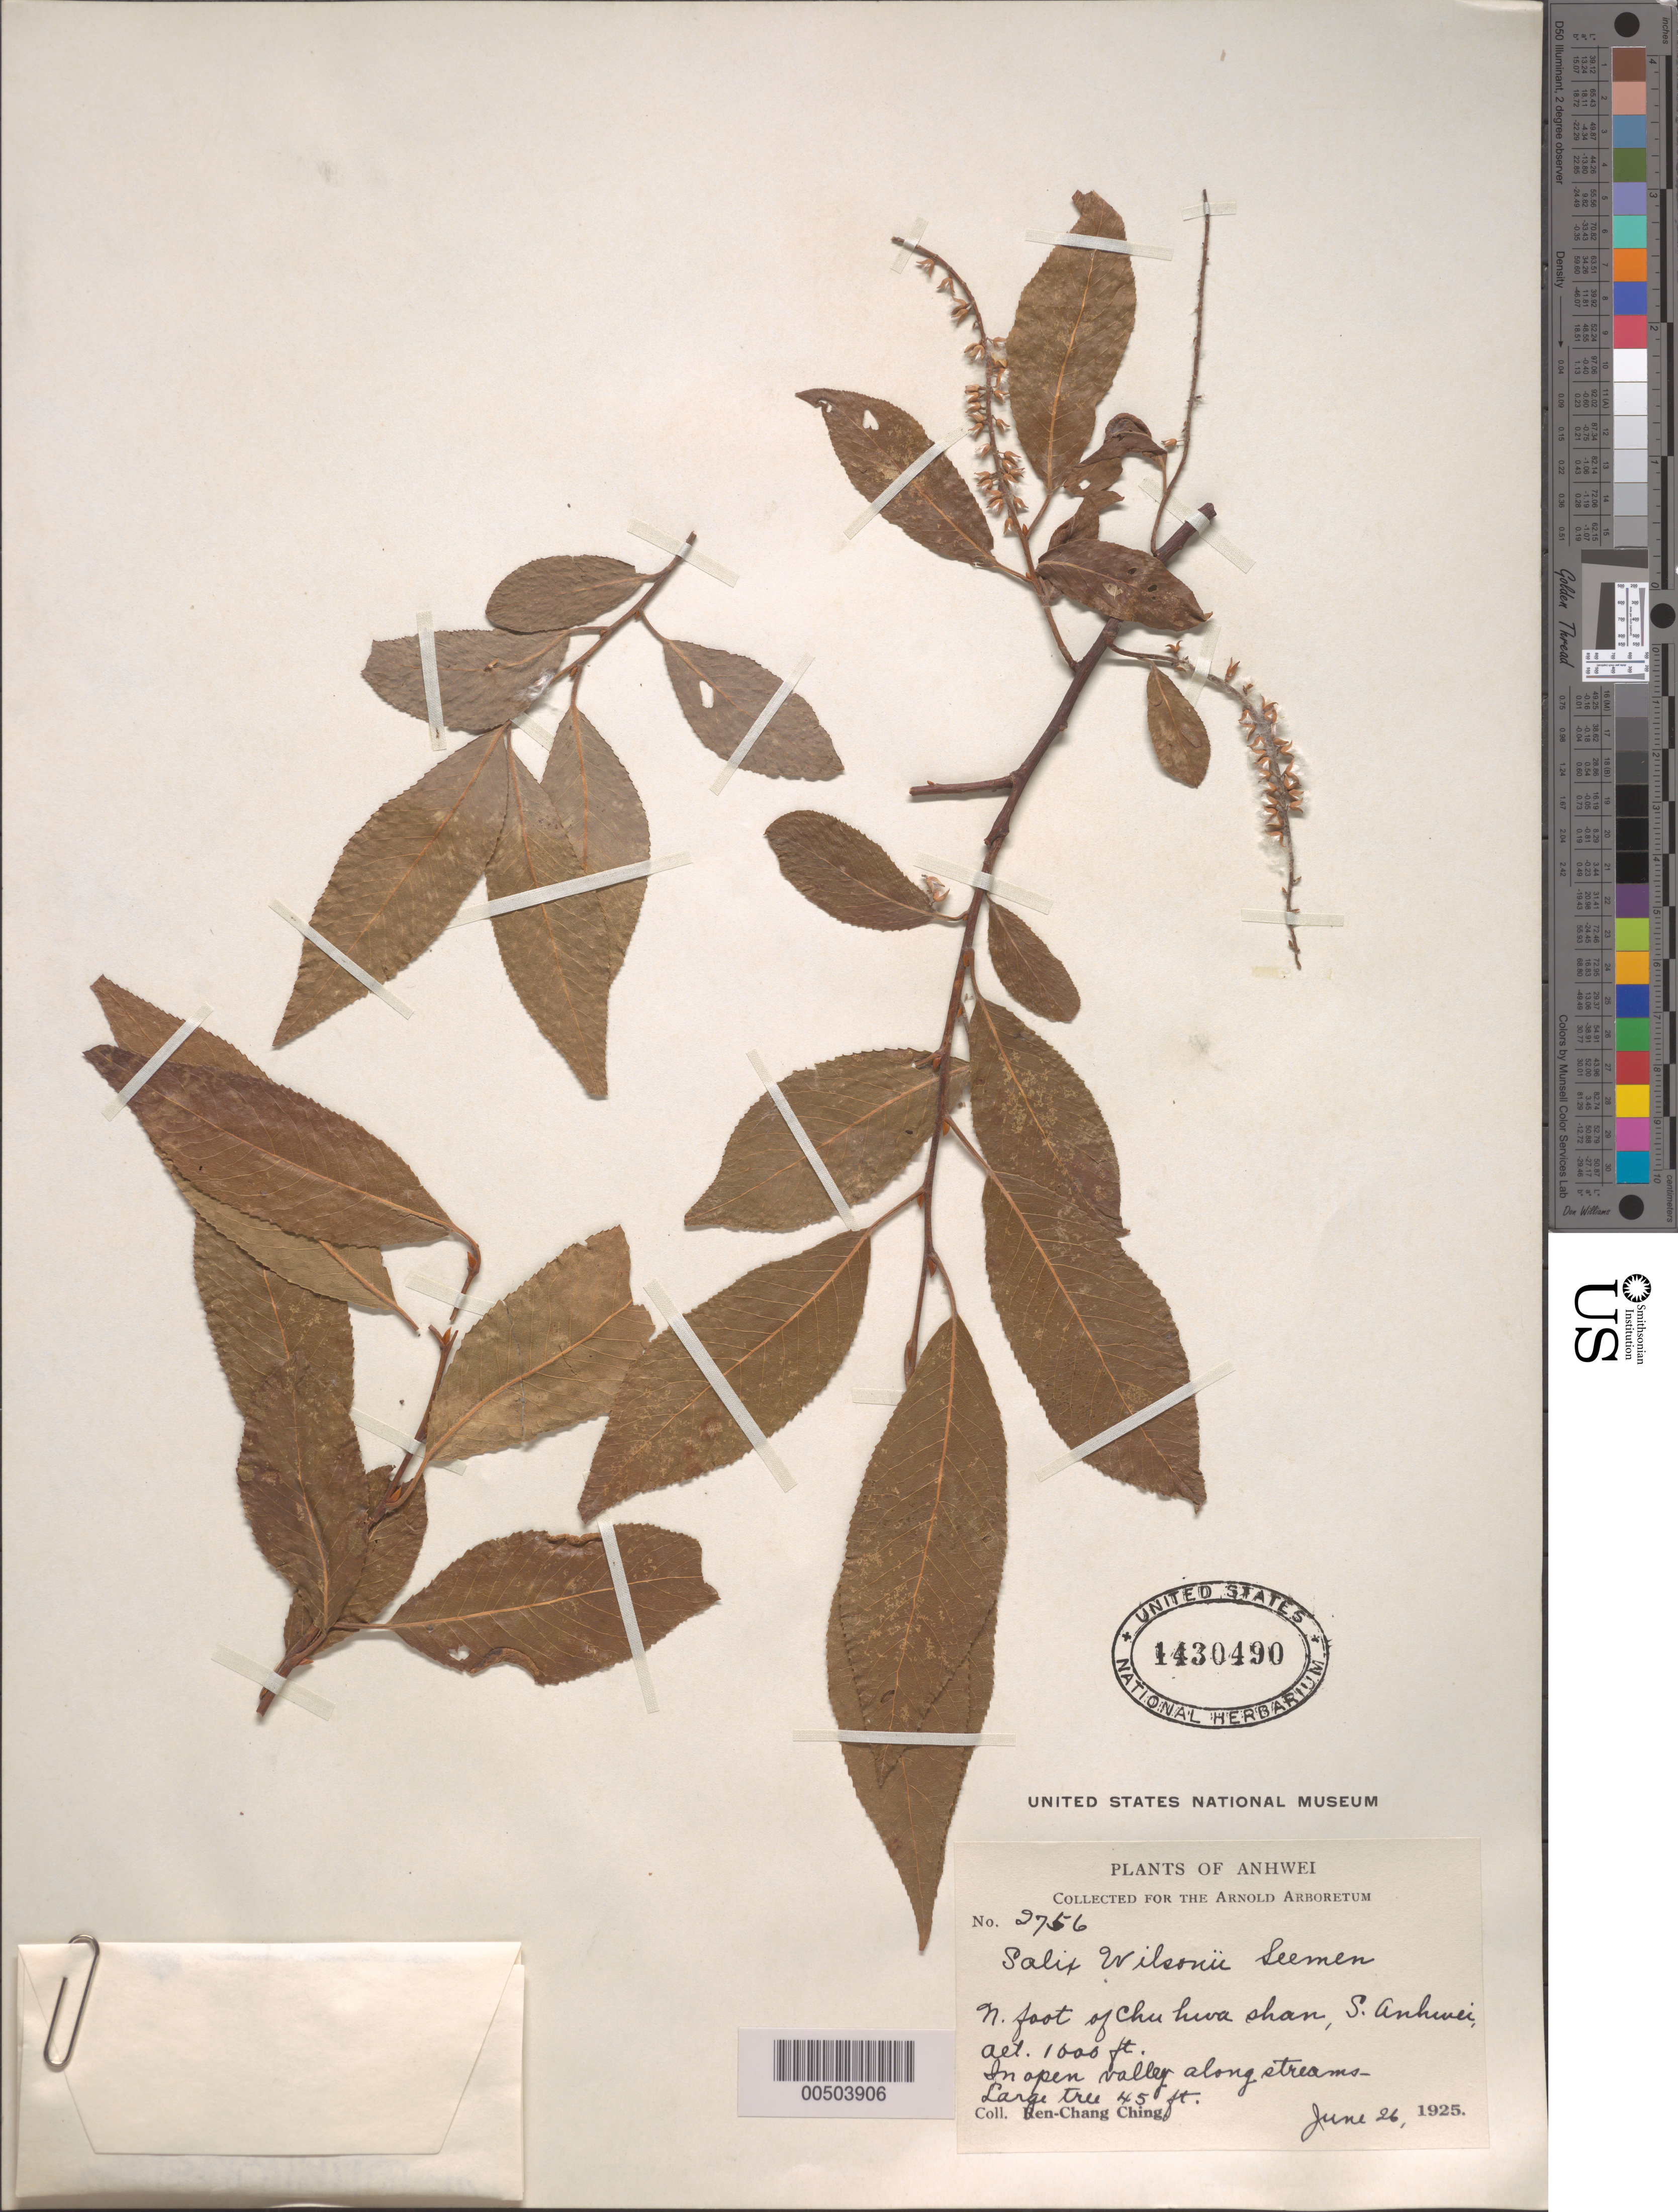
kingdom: Plantae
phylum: Tracheophyta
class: Magnoliopsida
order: Malpighiales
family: Salicaceae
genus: Salix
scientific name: Salix wilsonii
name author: Seemen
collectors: R. C. Ching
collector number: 2756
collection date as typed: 26 Jun 1925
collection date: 1925-06-26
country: China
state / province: Anhui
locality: N foot of Chu Hwa Shan, S. Anhwei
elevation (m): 305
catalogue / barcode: US 1430490